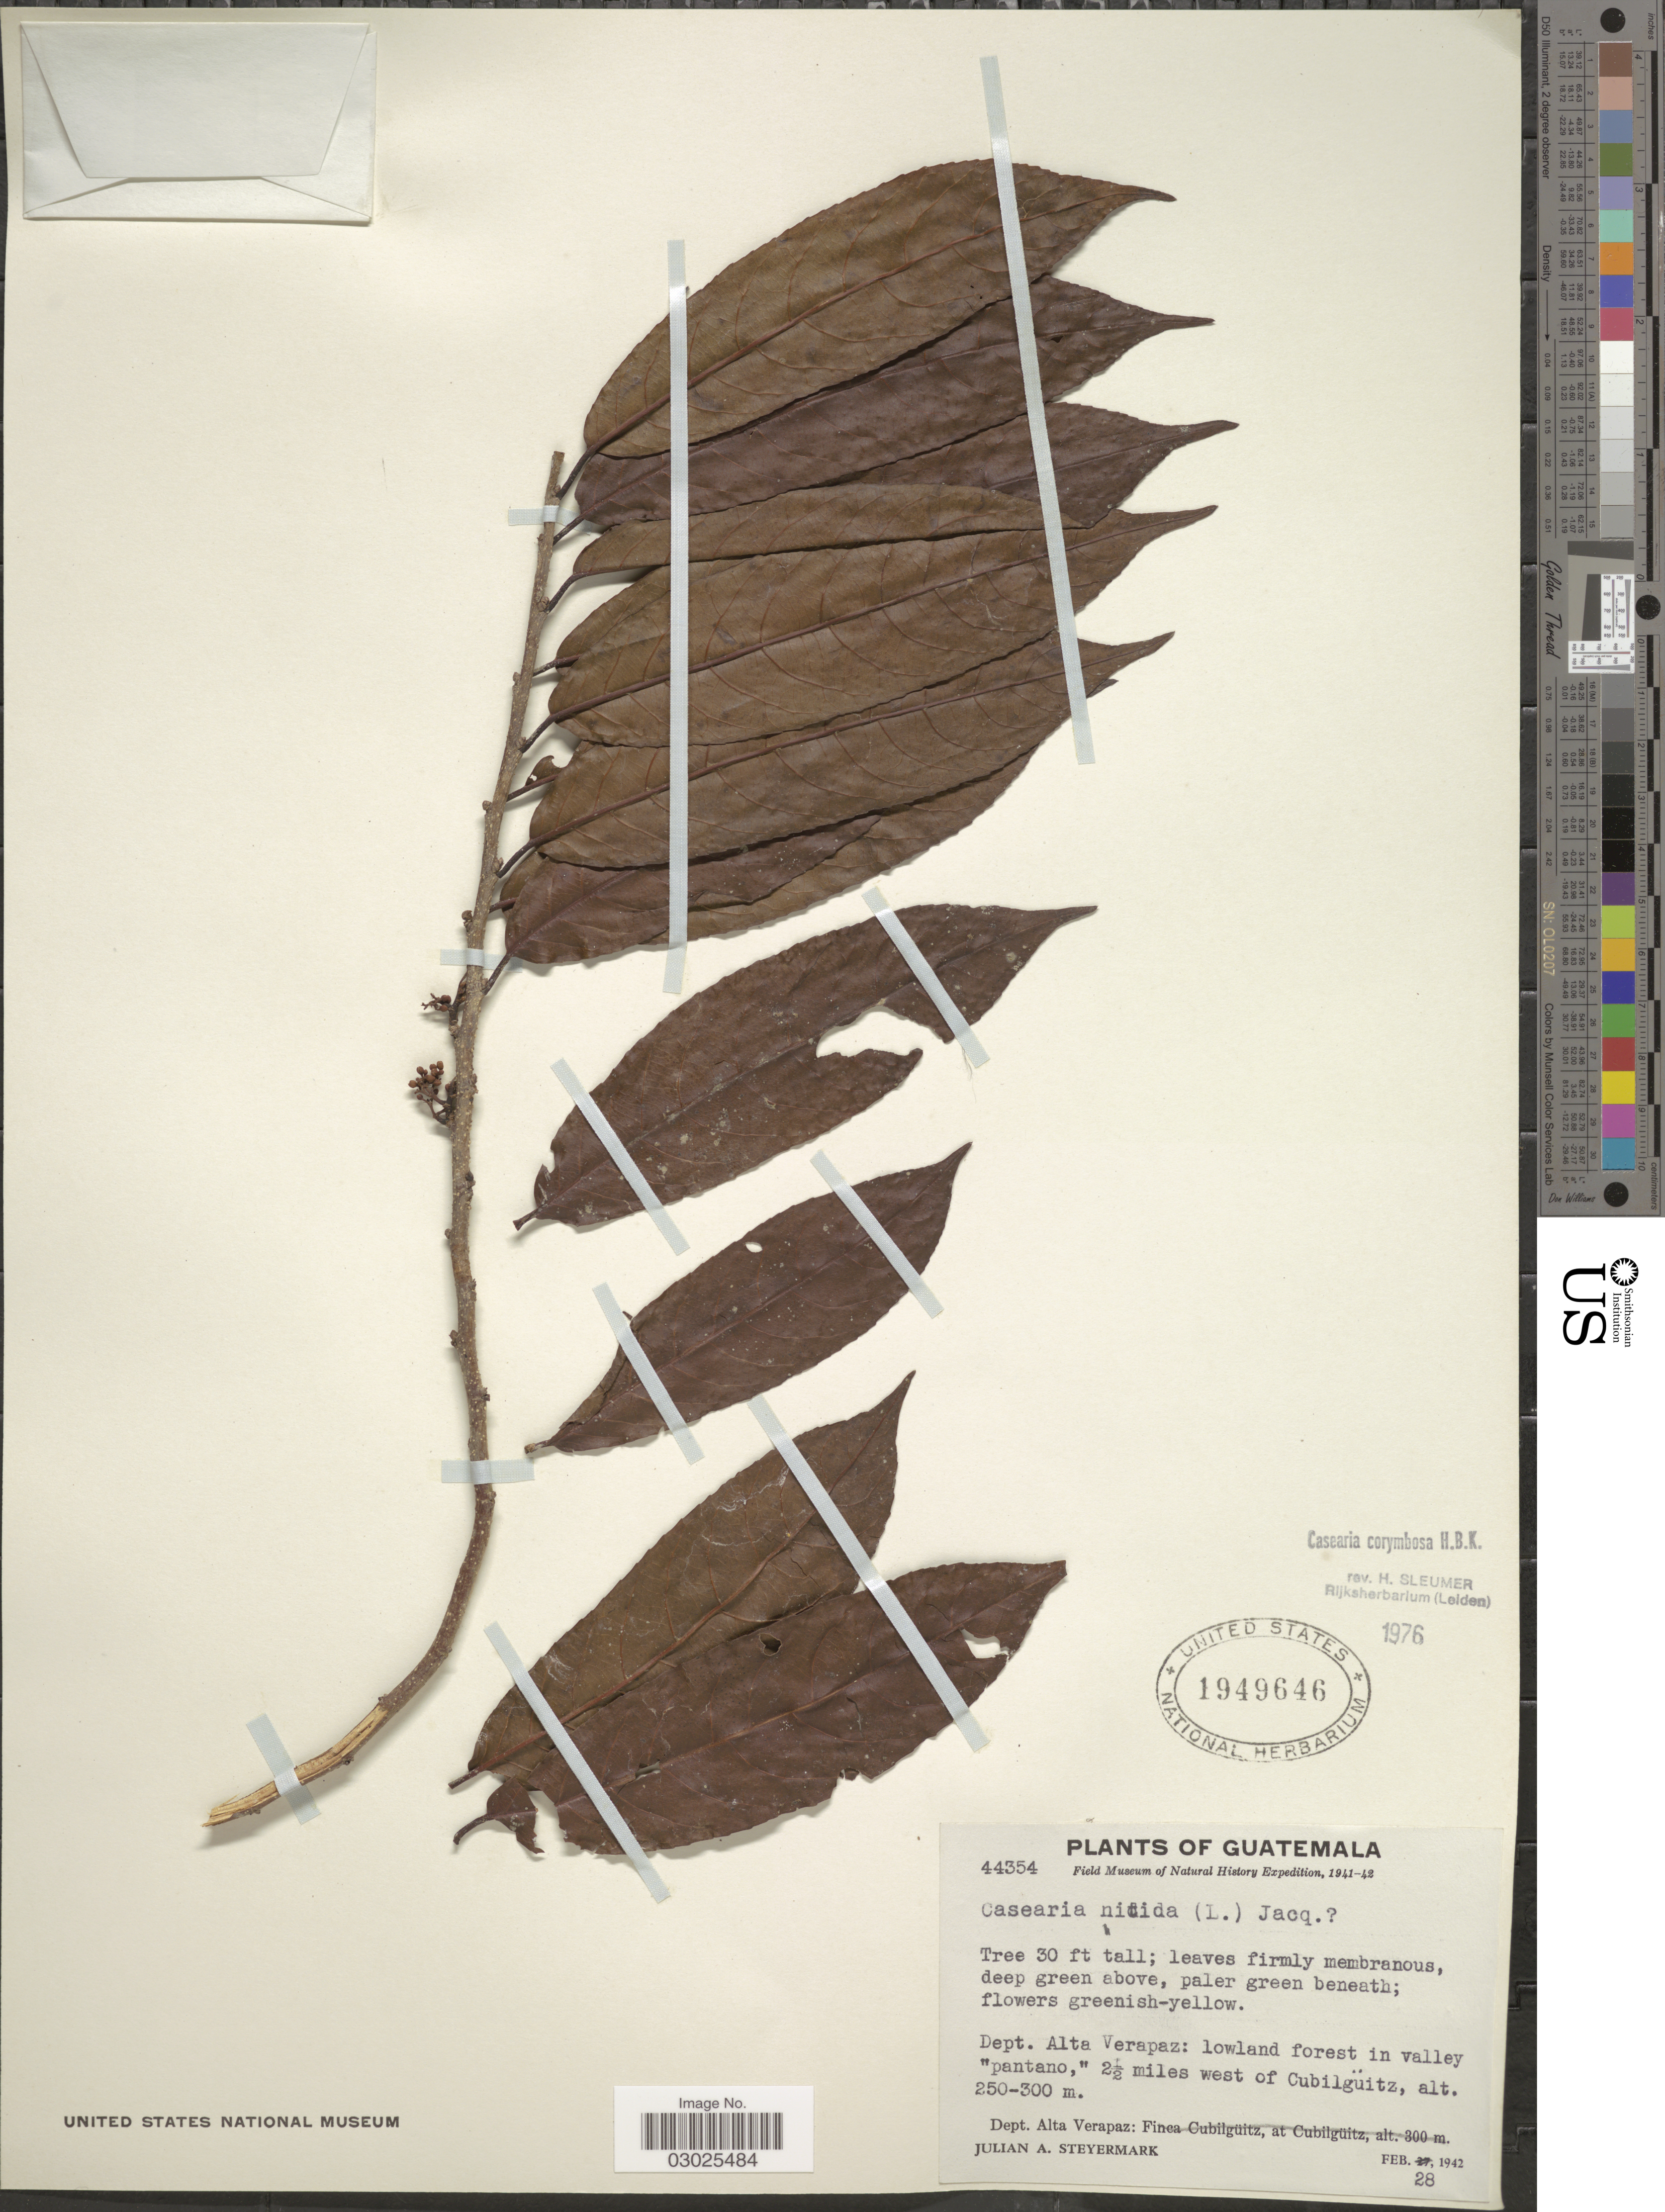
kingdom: Plantae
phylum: Tracheophyta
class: Magnoliopsida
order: Malpighiales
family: Salicaceae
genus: Casearia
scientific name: Casearia corymbosa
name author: Kunth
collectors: J. Steyermark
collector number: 44354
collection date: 1942-02-28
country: Guatemala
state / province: Alta Verapaz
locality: Dept. Alta Verapaz: lowland forest in valley 'pantano,' 2½ miles west of Cubilgüitz.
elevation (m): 250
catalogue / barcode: US 1949646